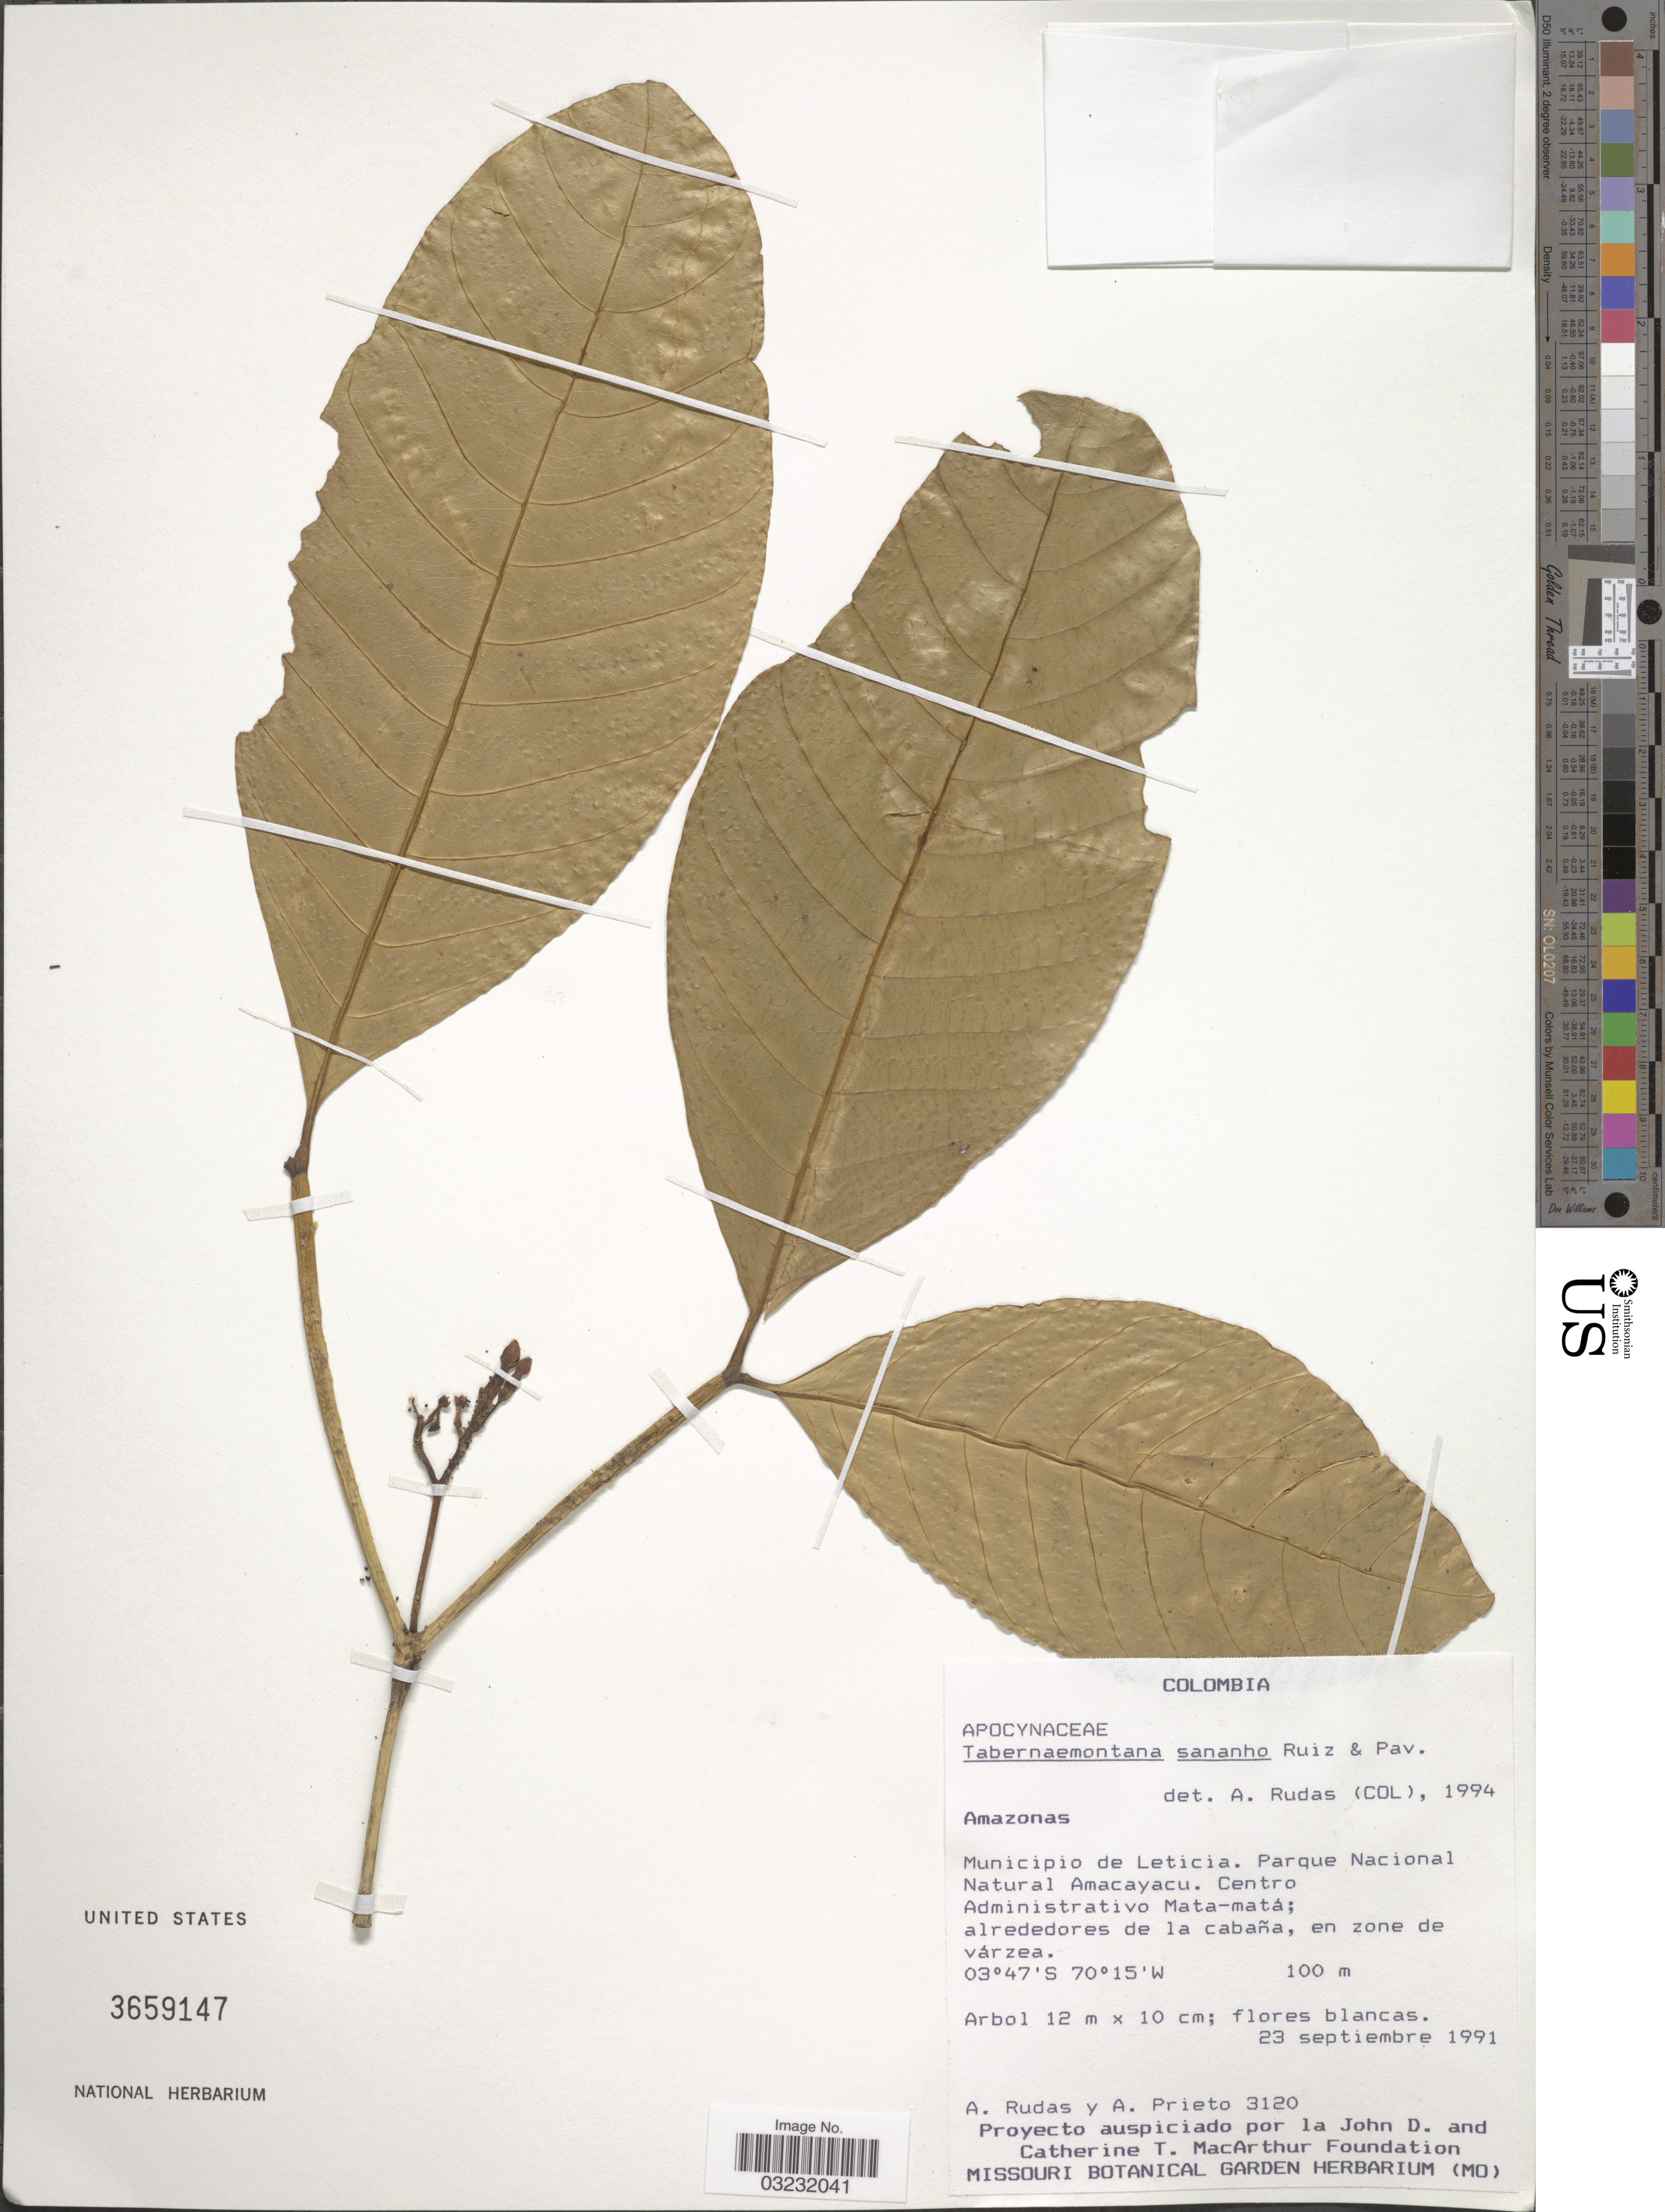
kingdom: Plantae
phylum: Tracheophyta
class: Magnoliopsida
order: Gentianales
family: Apocynaceae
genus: Tabernaemontana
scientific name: Tabernaemontana sananho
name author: Ruiz & Pav.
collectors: A. Rudas & A. Prieto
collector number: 3120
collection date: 1991-09-23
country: Colombia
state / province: Amazônas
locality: Municipio de Leticia. Parque Nacional Natural Amacayacu. Centro Administrativo Mata-matá.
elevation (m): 100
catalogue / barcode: US 3659147